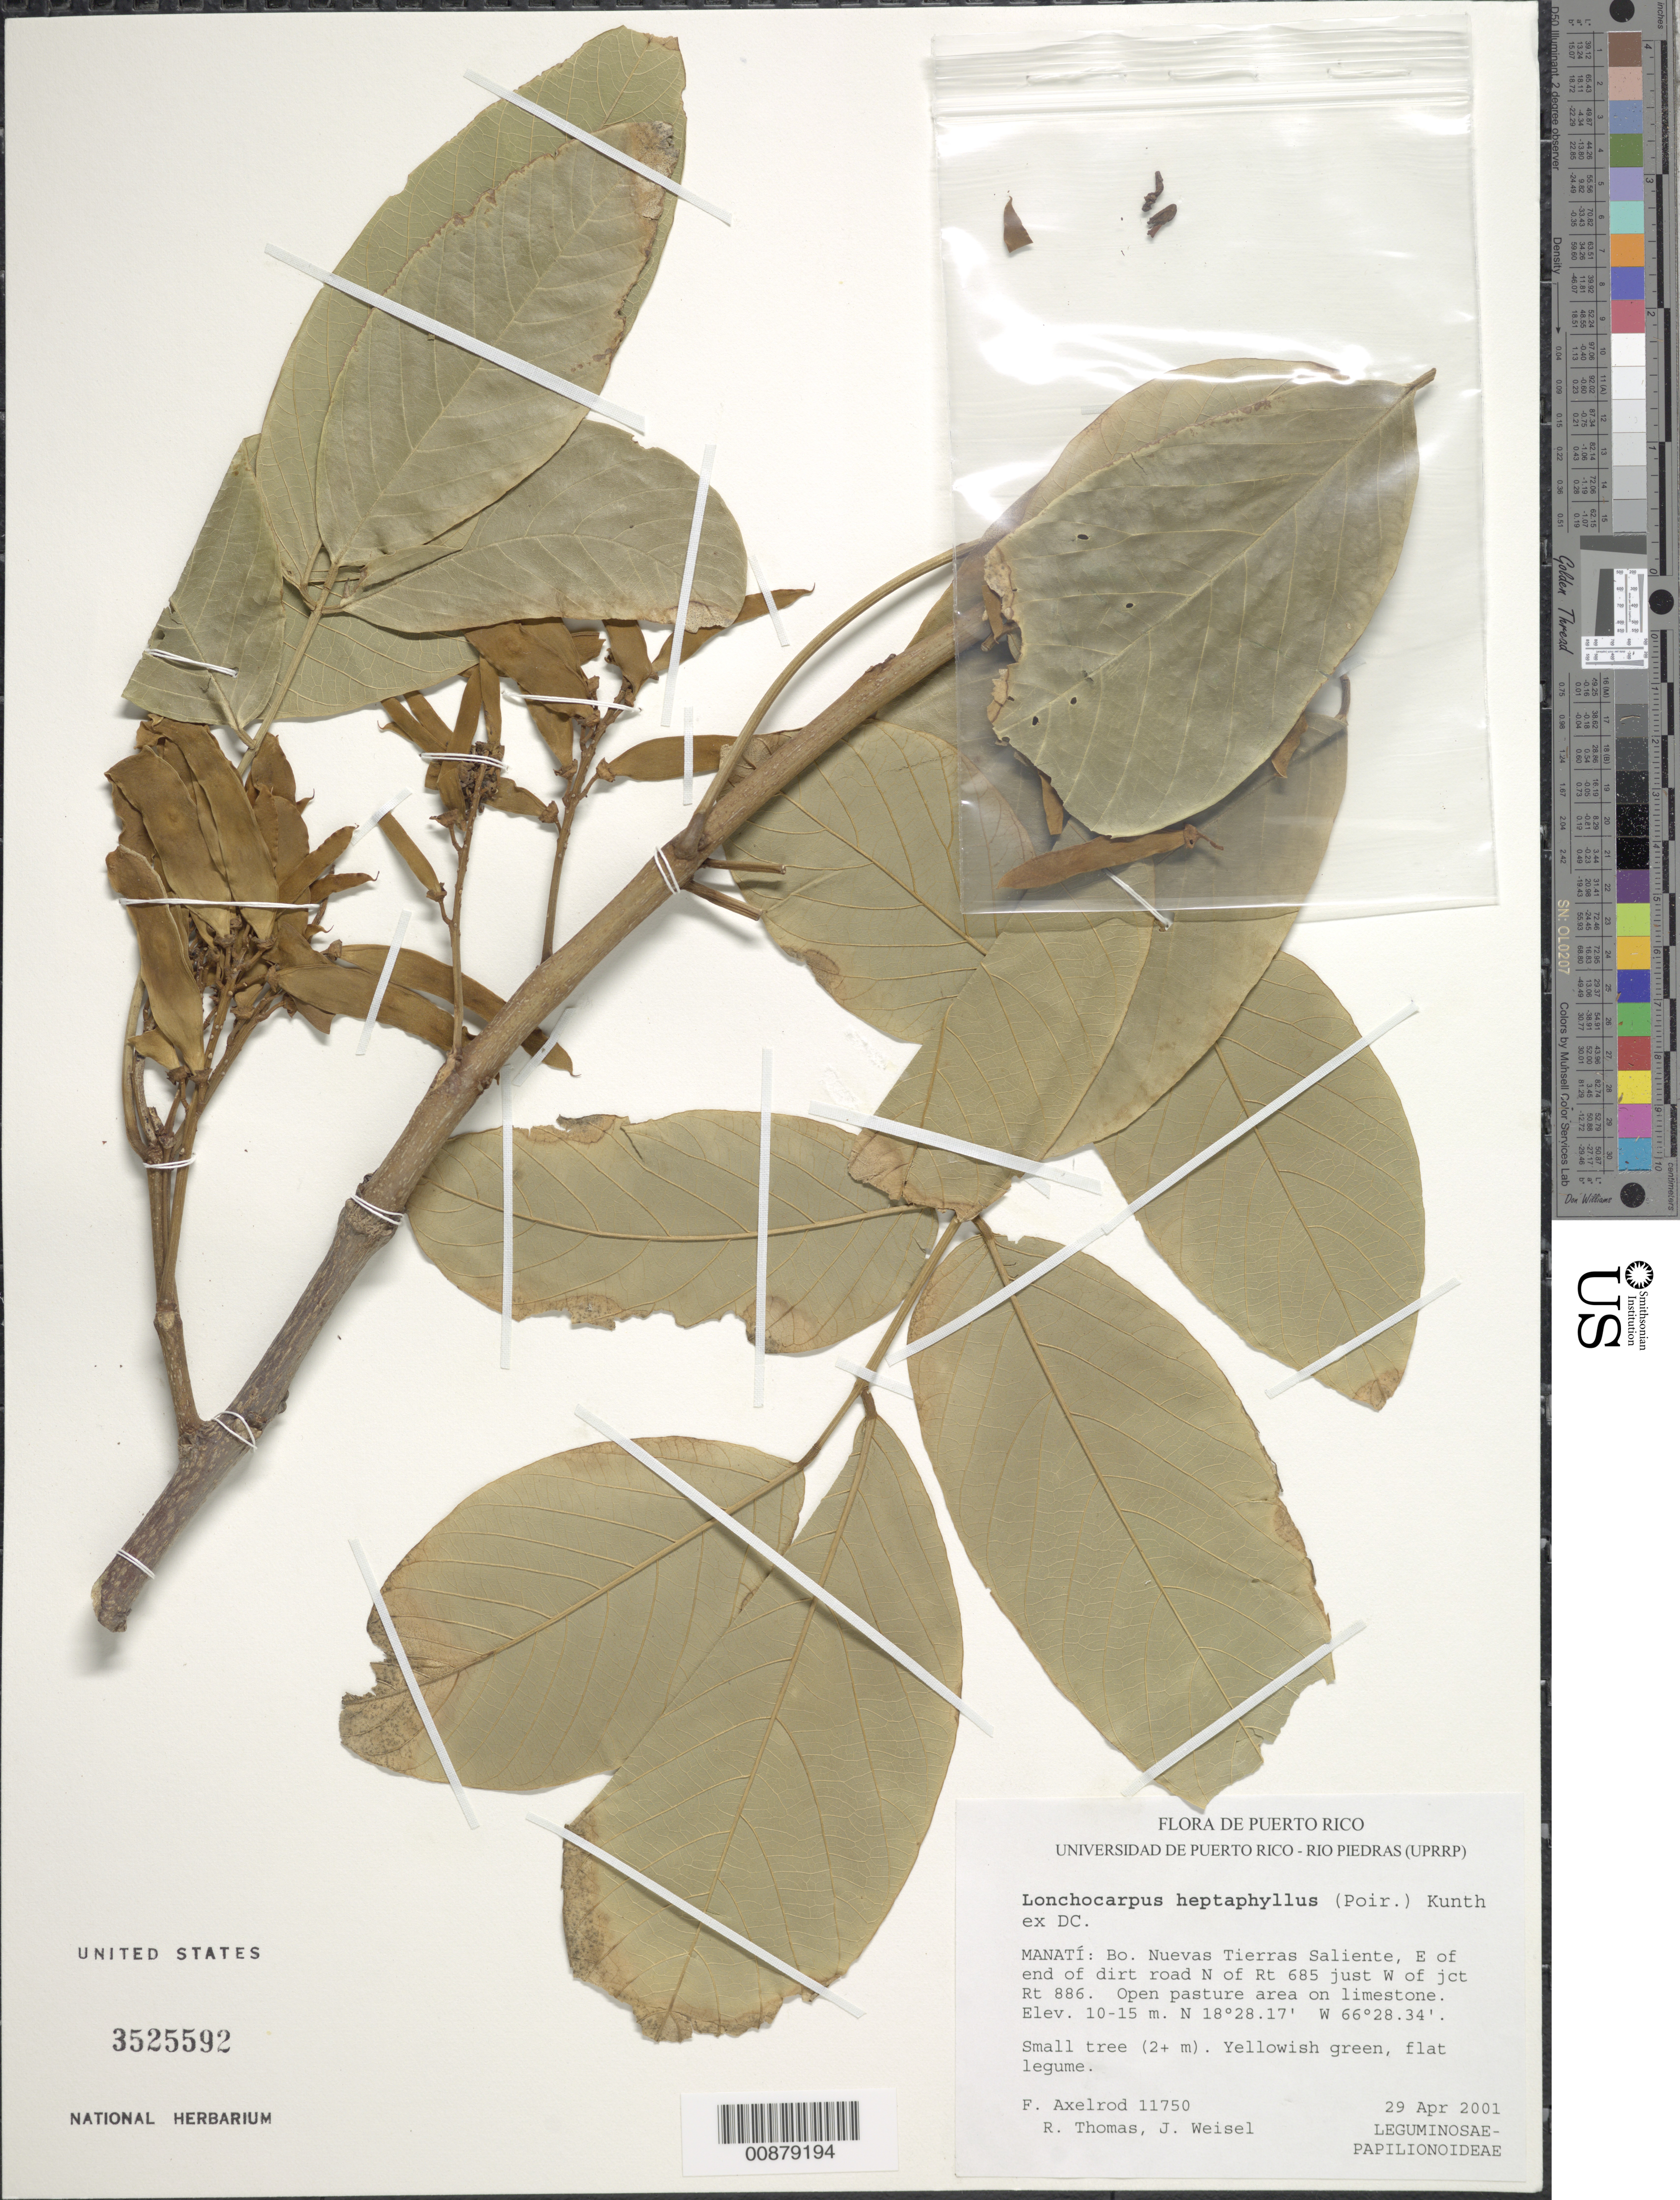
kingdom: Plantae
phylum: Tracheophyta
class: Magnoliopsida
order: Fabales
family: Fabaceae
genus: Lonchocarpus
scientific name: Lonchocarpus heptaphyllus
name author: (Poir.) DC.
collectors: F. S. Axelrod, R. Thomas & J. Weisel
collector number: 11750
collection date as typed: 29 Apr 2001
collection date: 2001-04-29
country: Puerto Rico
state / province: Manatí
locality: Bo. Tierras Nuevas Saliente, E of end of dirt road N of Rt. 685 just W of jct. Rt. 886.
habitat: Open pasture area on limestone.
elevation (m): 10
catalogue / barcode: US 3525592